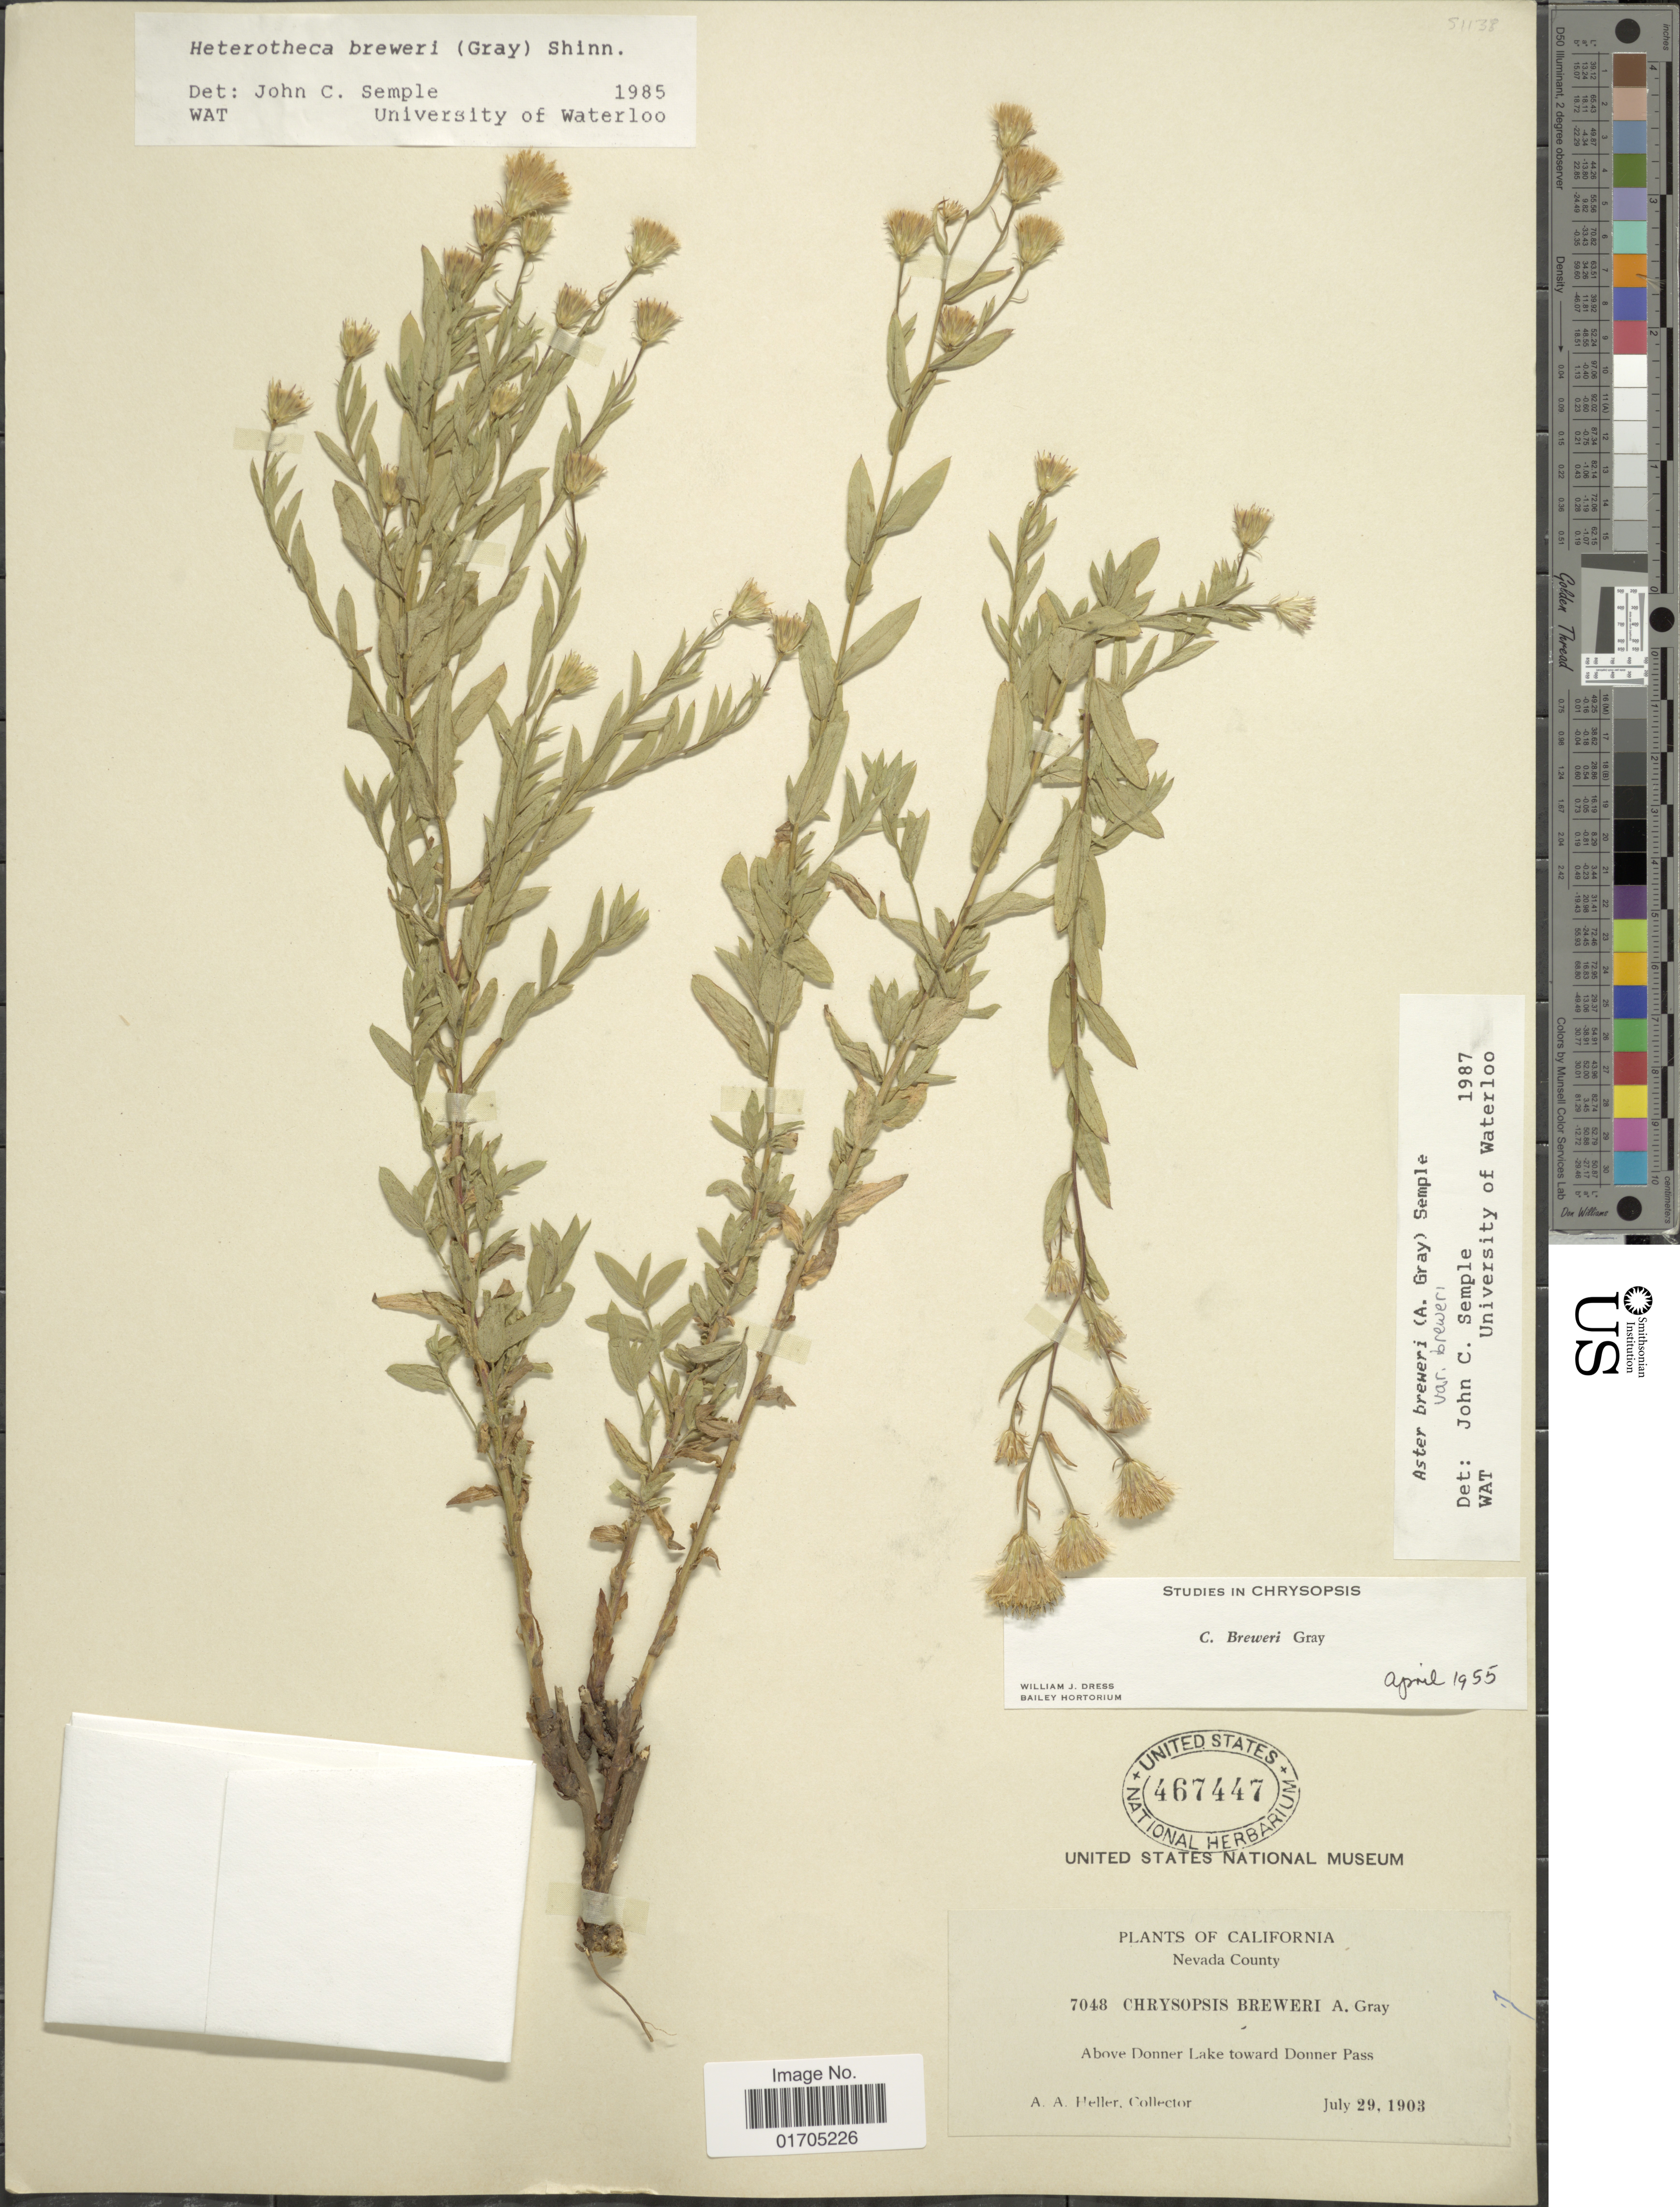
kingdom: Plantae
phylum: Tracheophyta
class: Magnoliopsida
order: Asterales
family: Asteraceae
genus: Eucephalus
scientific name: Eucephalus breweri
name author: (A. Gray) G.L. Nesom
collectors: A. A. Heller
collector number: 7048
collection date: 1903-07-29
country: United States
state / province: California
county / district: Nevada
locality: Nevada County, Above Donner Lake toward Donner Pass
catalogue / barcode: US 467447